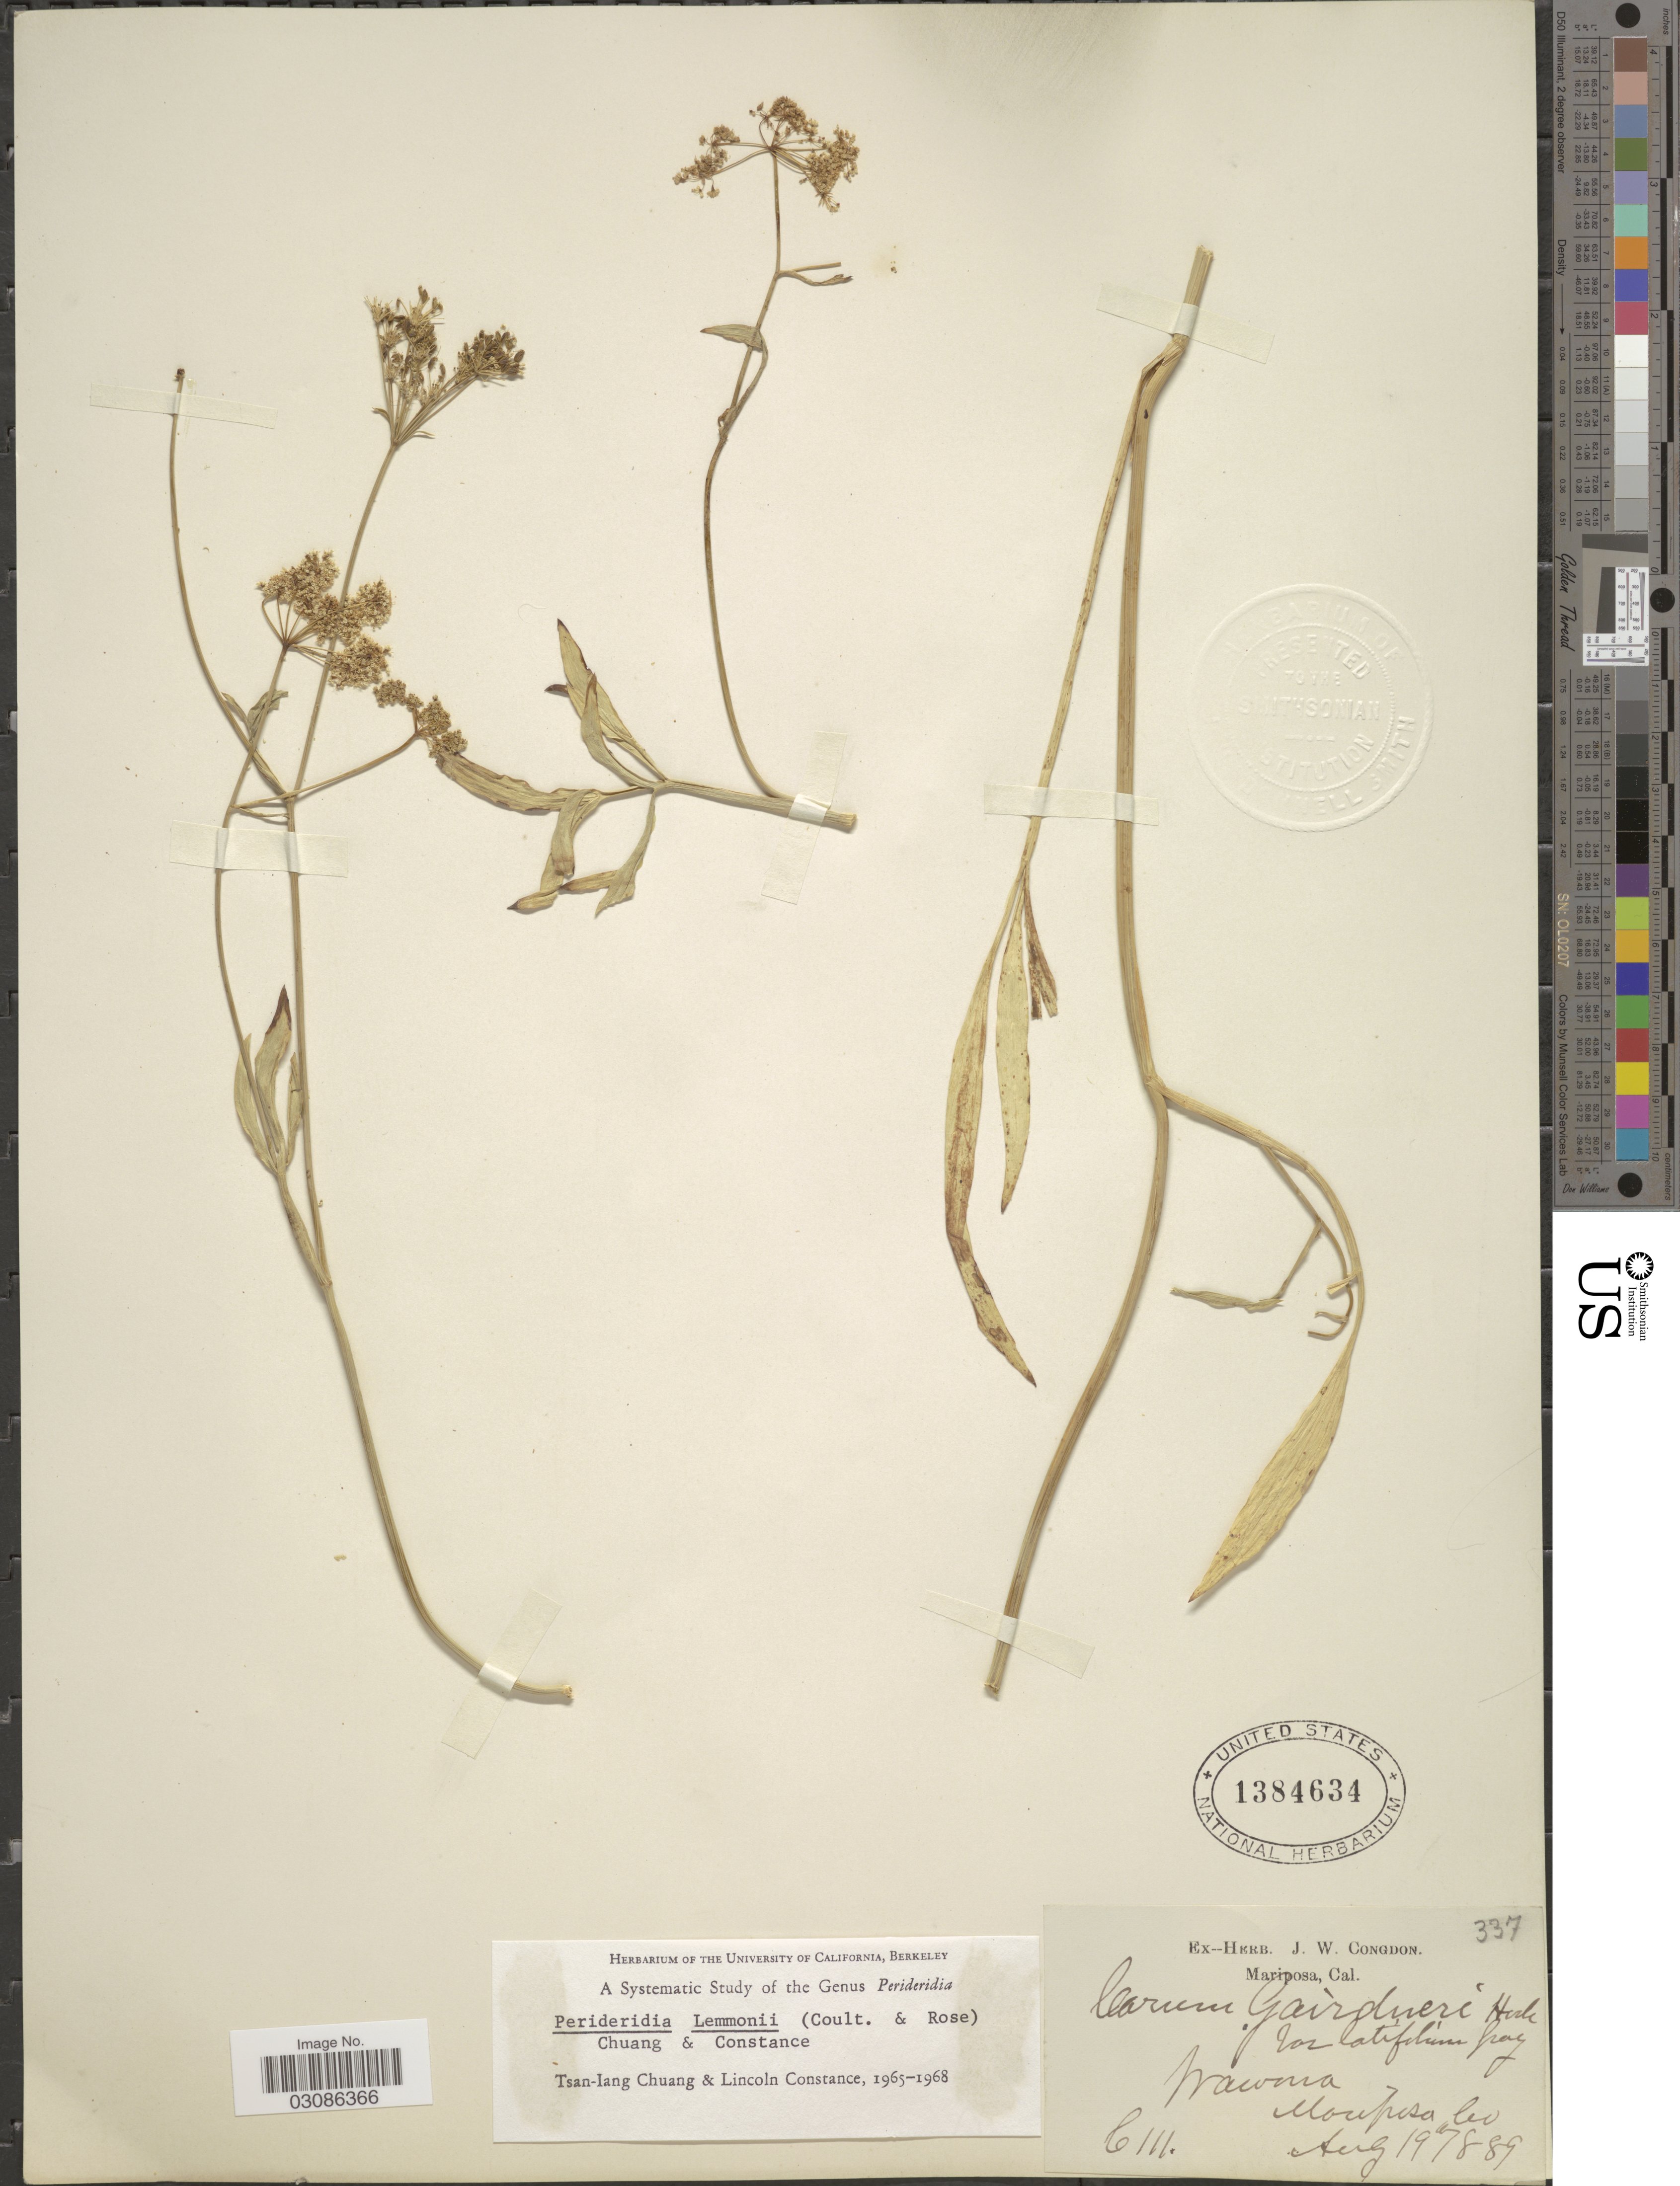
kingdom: Plantae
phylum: Tracheophyta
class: Magnoliopsida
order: Apiales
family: Apiaceae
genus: Perideridia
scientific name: Perideridia lemmonii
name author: (J.M. Coult. & Rose) T.I. Chuang & Constance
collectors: ex herb. J. W. Congdon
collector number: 337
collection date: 1978-08/1989-08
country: United States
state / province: California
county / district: Mariposa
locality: Wawona, Mariposa Co.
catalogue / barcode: US 1384634